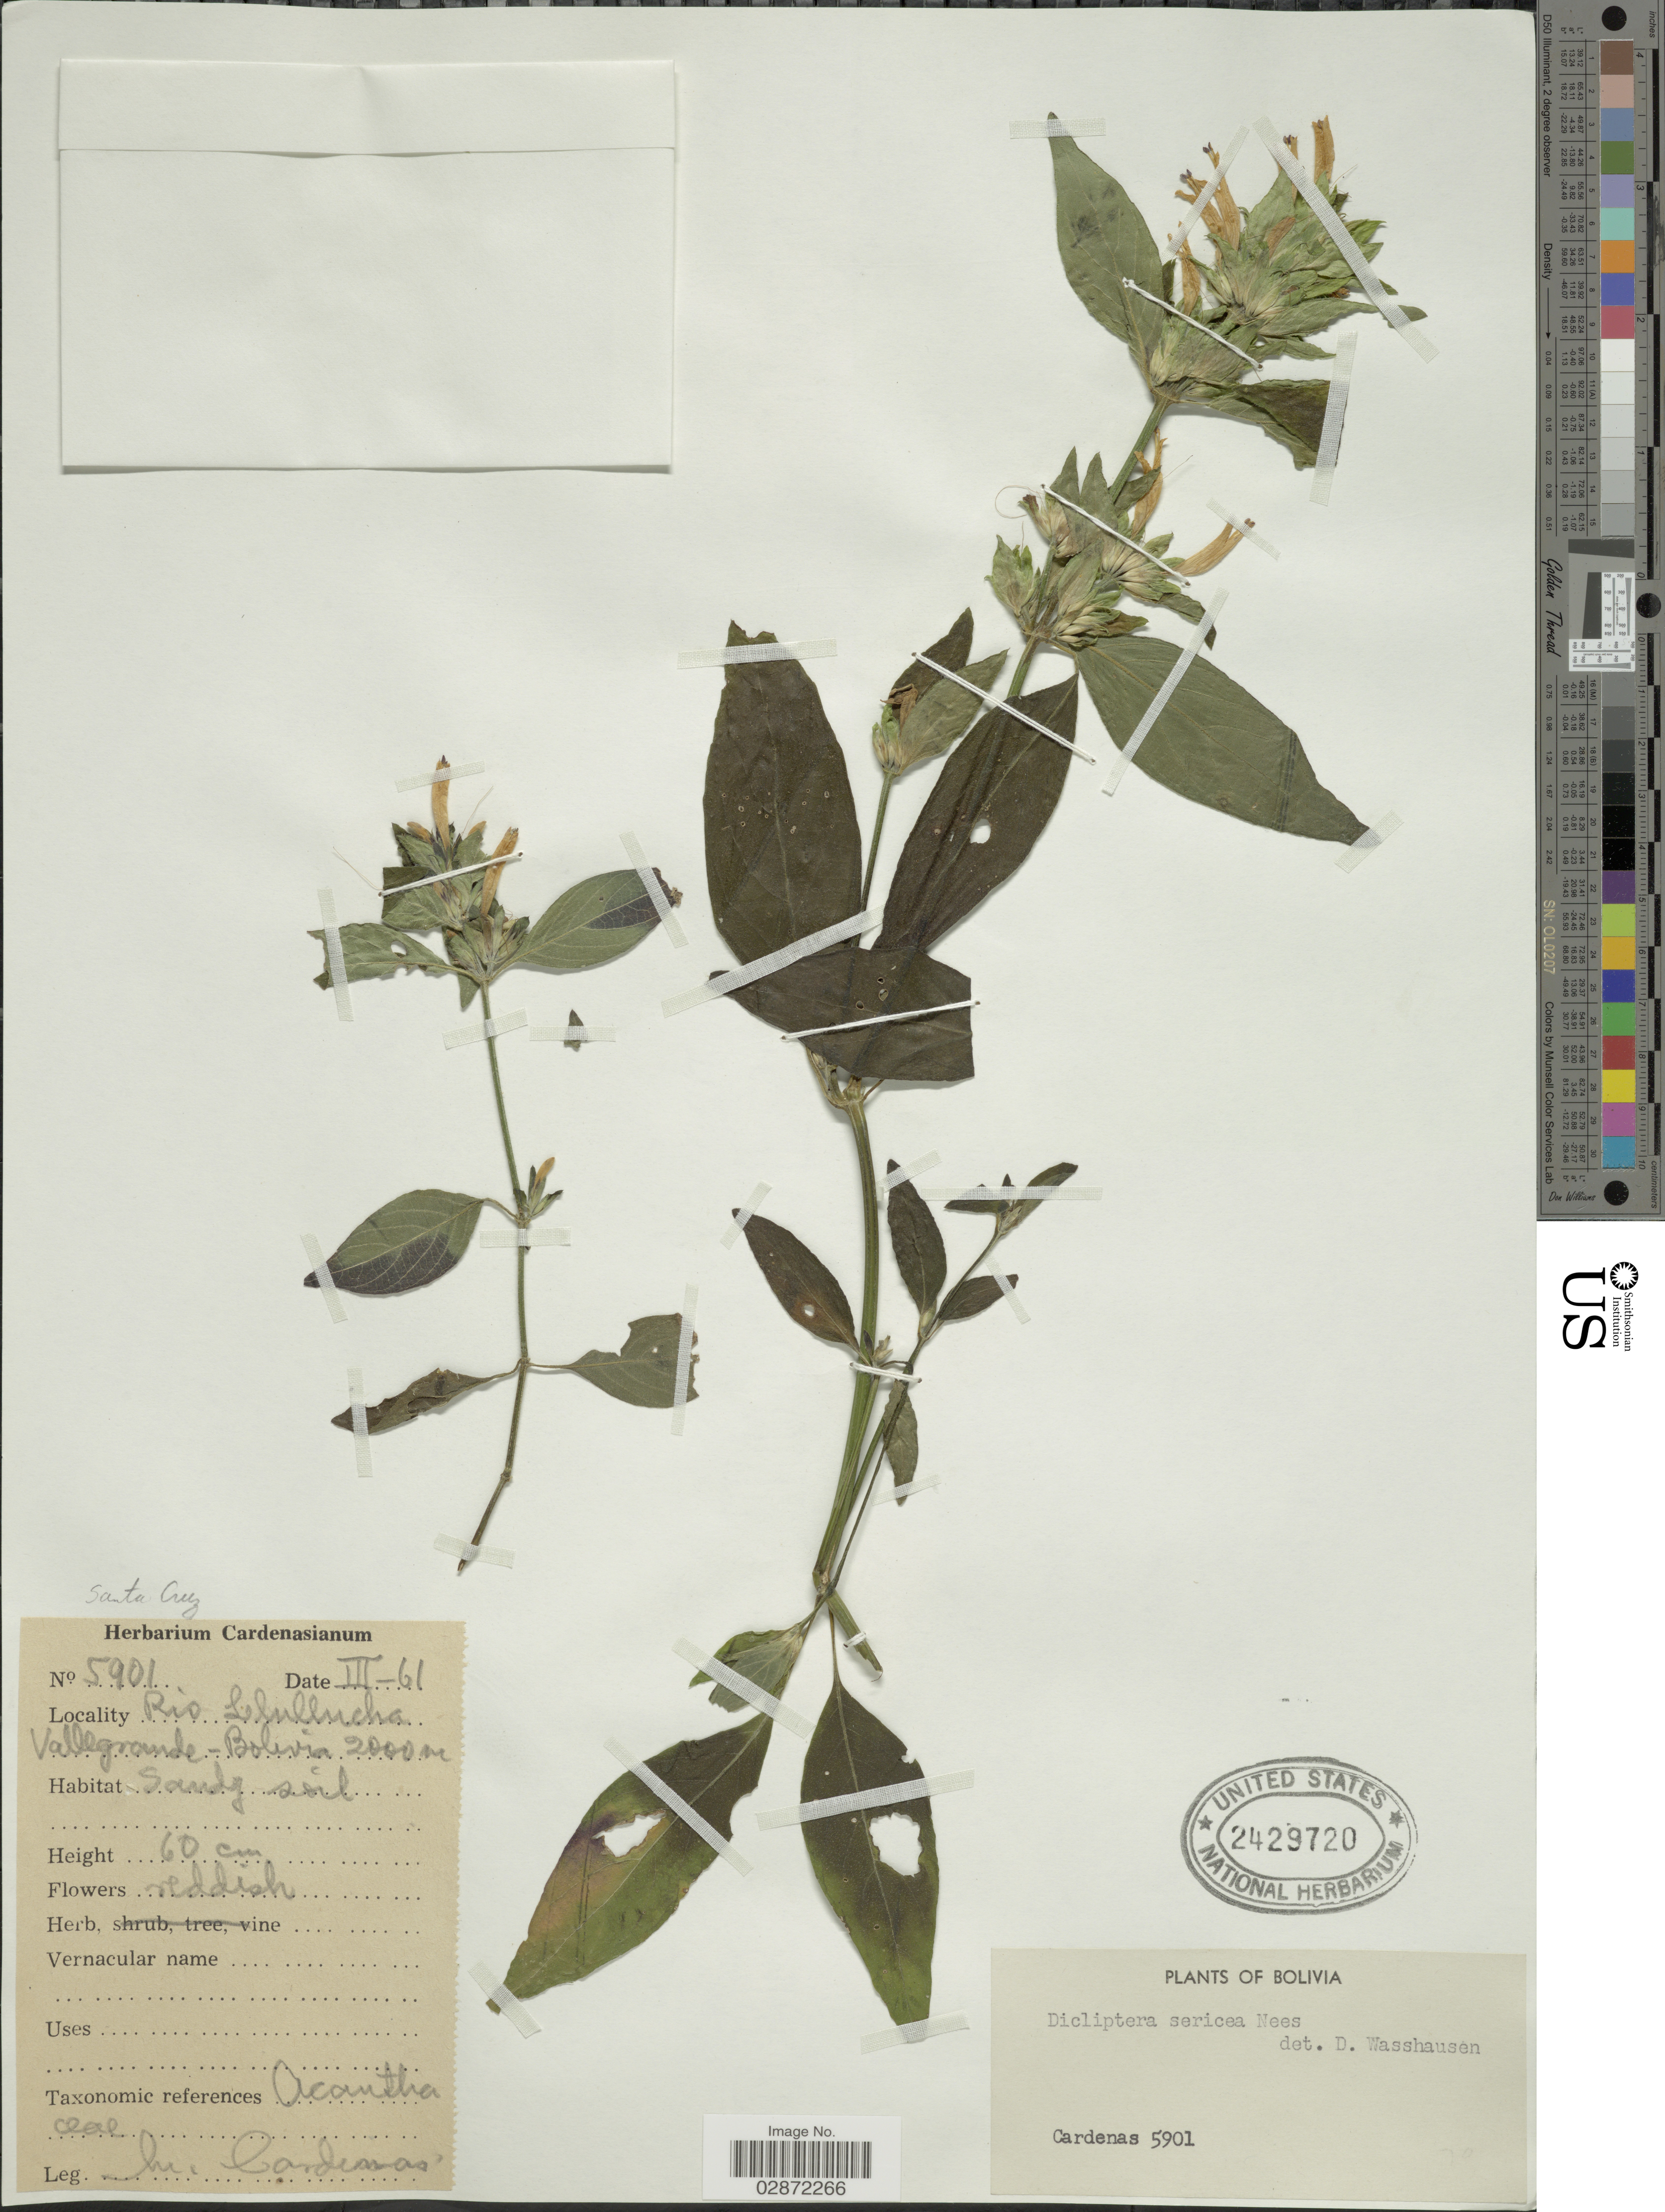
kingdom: Plantae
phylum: Tracheophyta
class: Magnoliopsida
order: Lamiales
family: Acanthaceae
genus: Dicliptera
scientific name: Dicliptera squarrosa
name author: Nees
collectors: M. Cárdenas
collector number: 5901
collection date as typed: Transcribed d/m/y: /3/61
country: Bolivia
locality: Rio Llullucha, Vallegrande.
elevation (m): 2000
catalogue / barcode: US 2429720